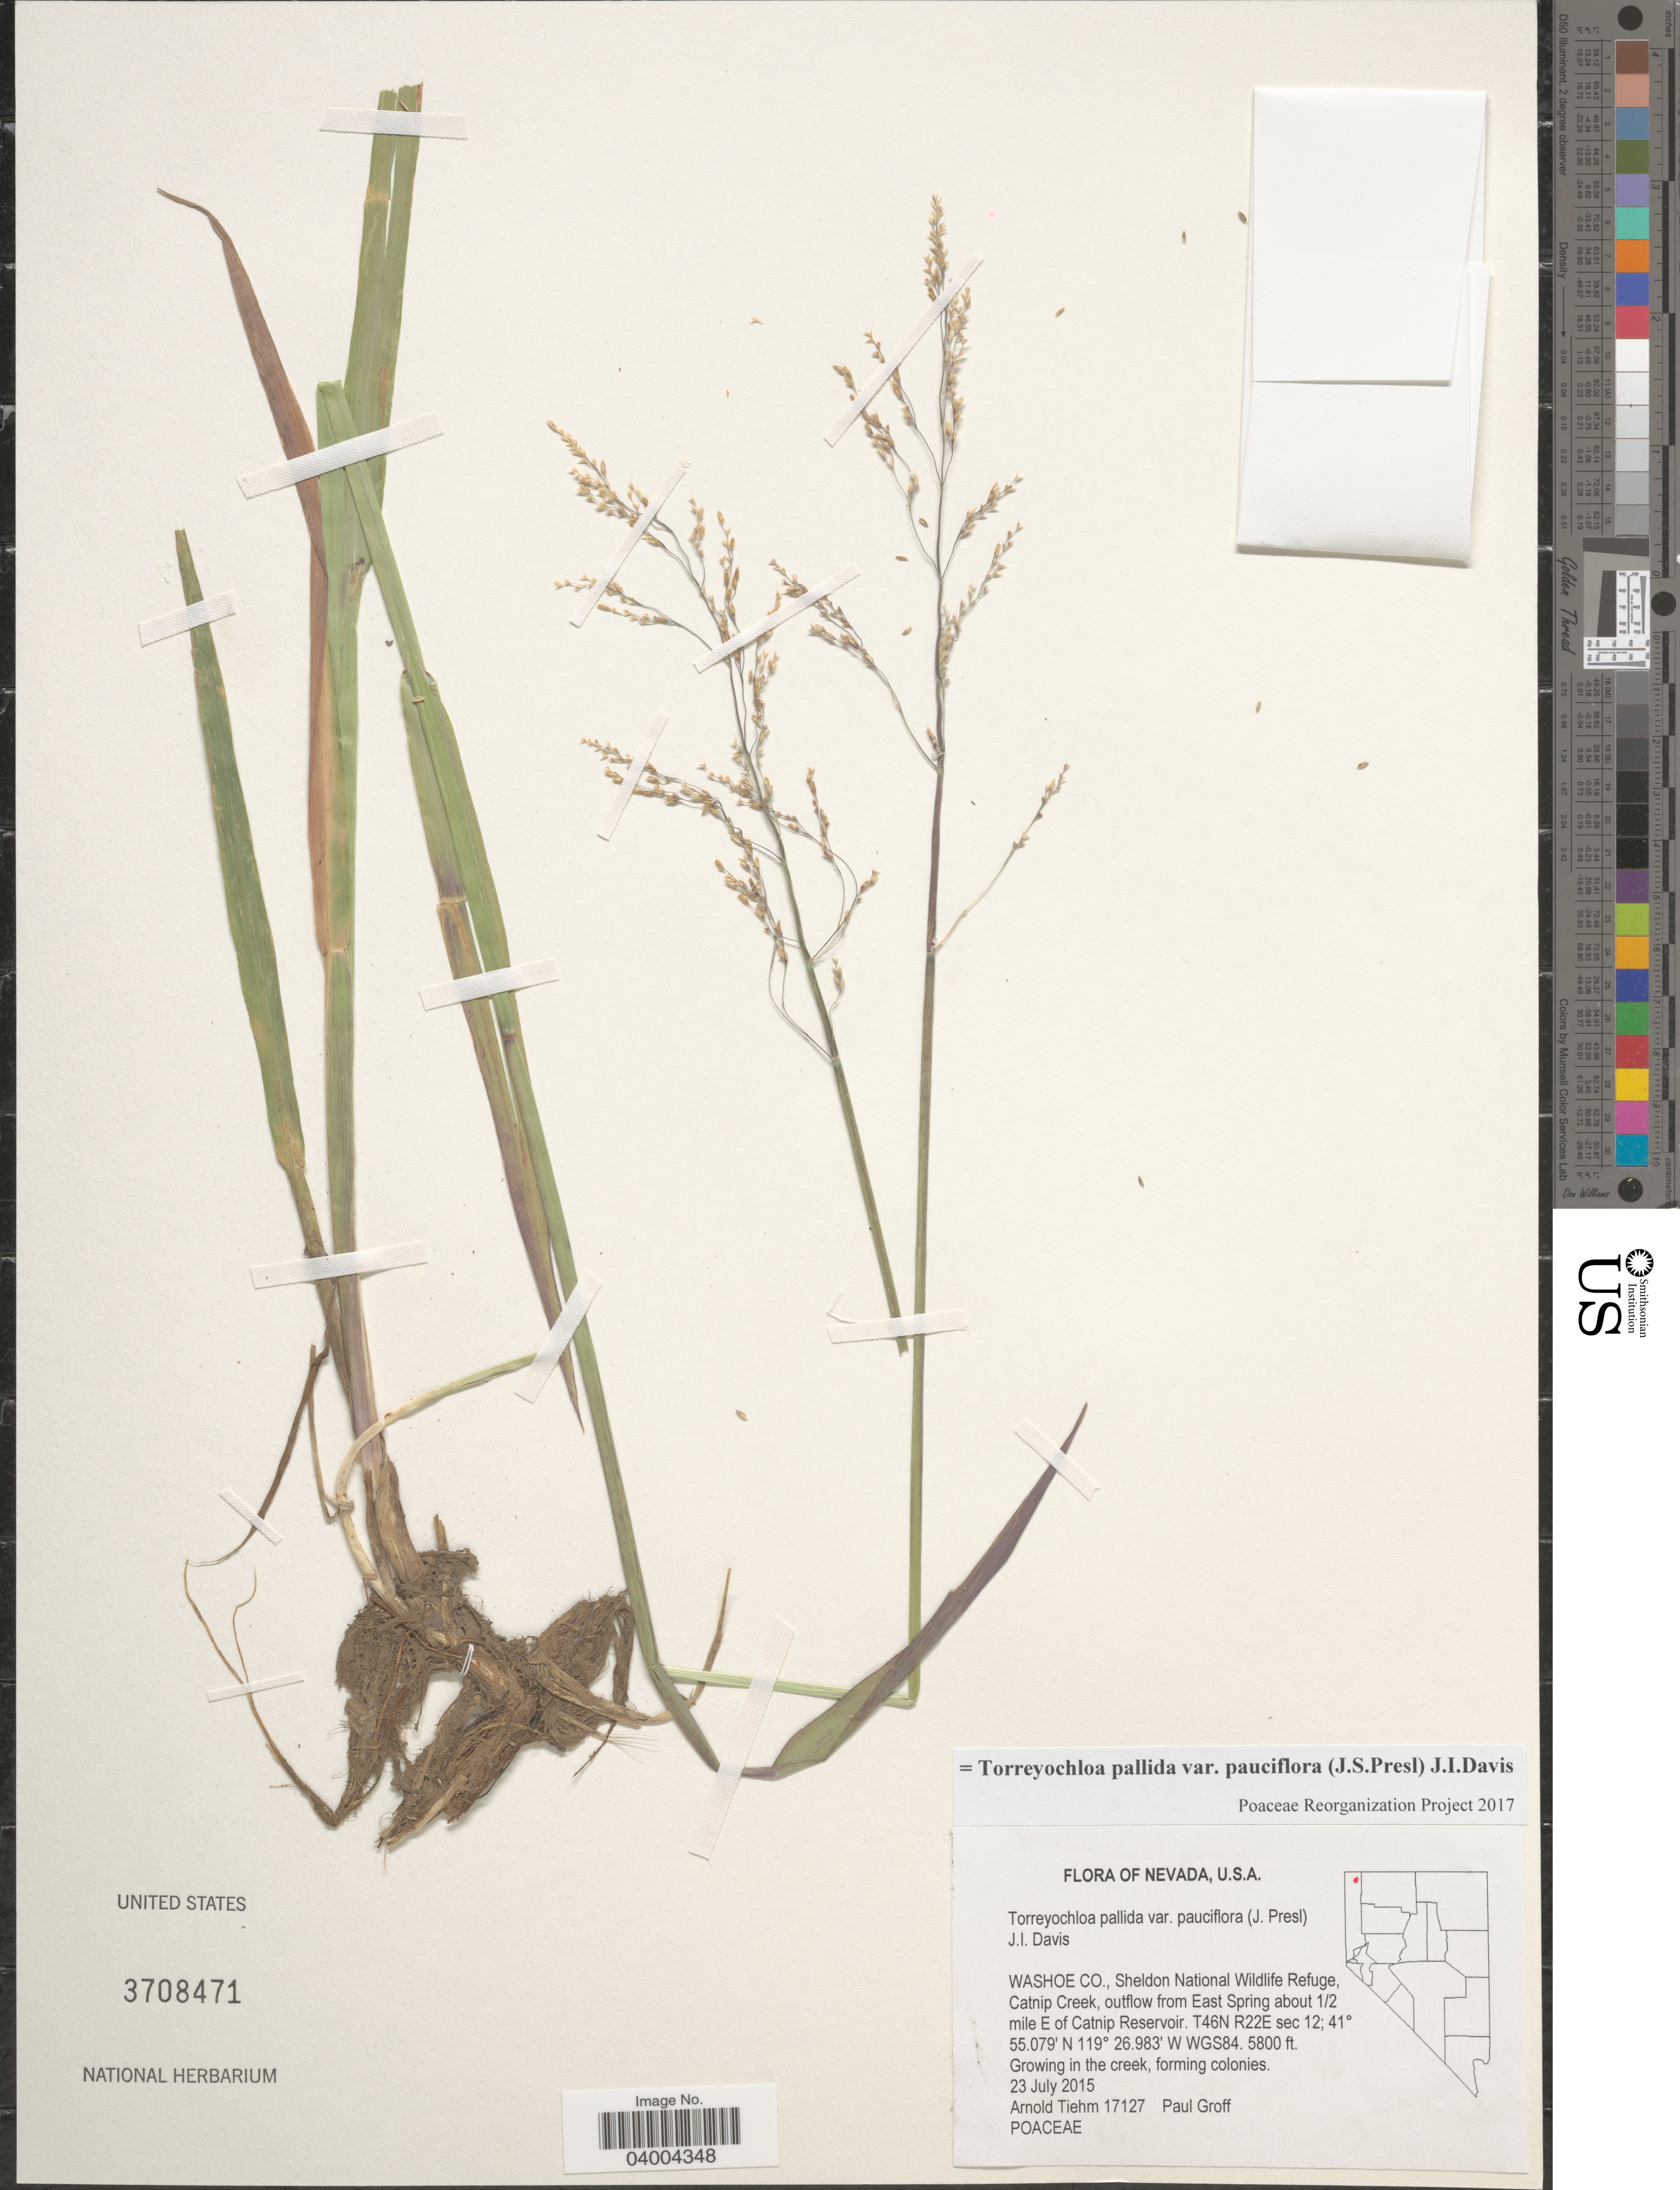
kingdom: Plantae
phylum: Tracheophyta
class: Liliopsida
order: Poales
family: Poaceae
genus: Torreyochloa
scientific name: Torreyochloa pallida var. pauciflora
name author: (J. Presl) J.I. Davis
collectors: A. Tiehm & P. Groff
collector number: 17127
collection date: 2015-07-23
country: United States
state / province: Nevada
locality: Washoe Co., Sheldon National Wildlife Refuge, Catnip Creek, outflow from East Spring about ½ mile E of Catnip Reservoir. T46N R22E sec 12. WGS84.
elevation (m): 1768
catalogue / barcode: US 3708471